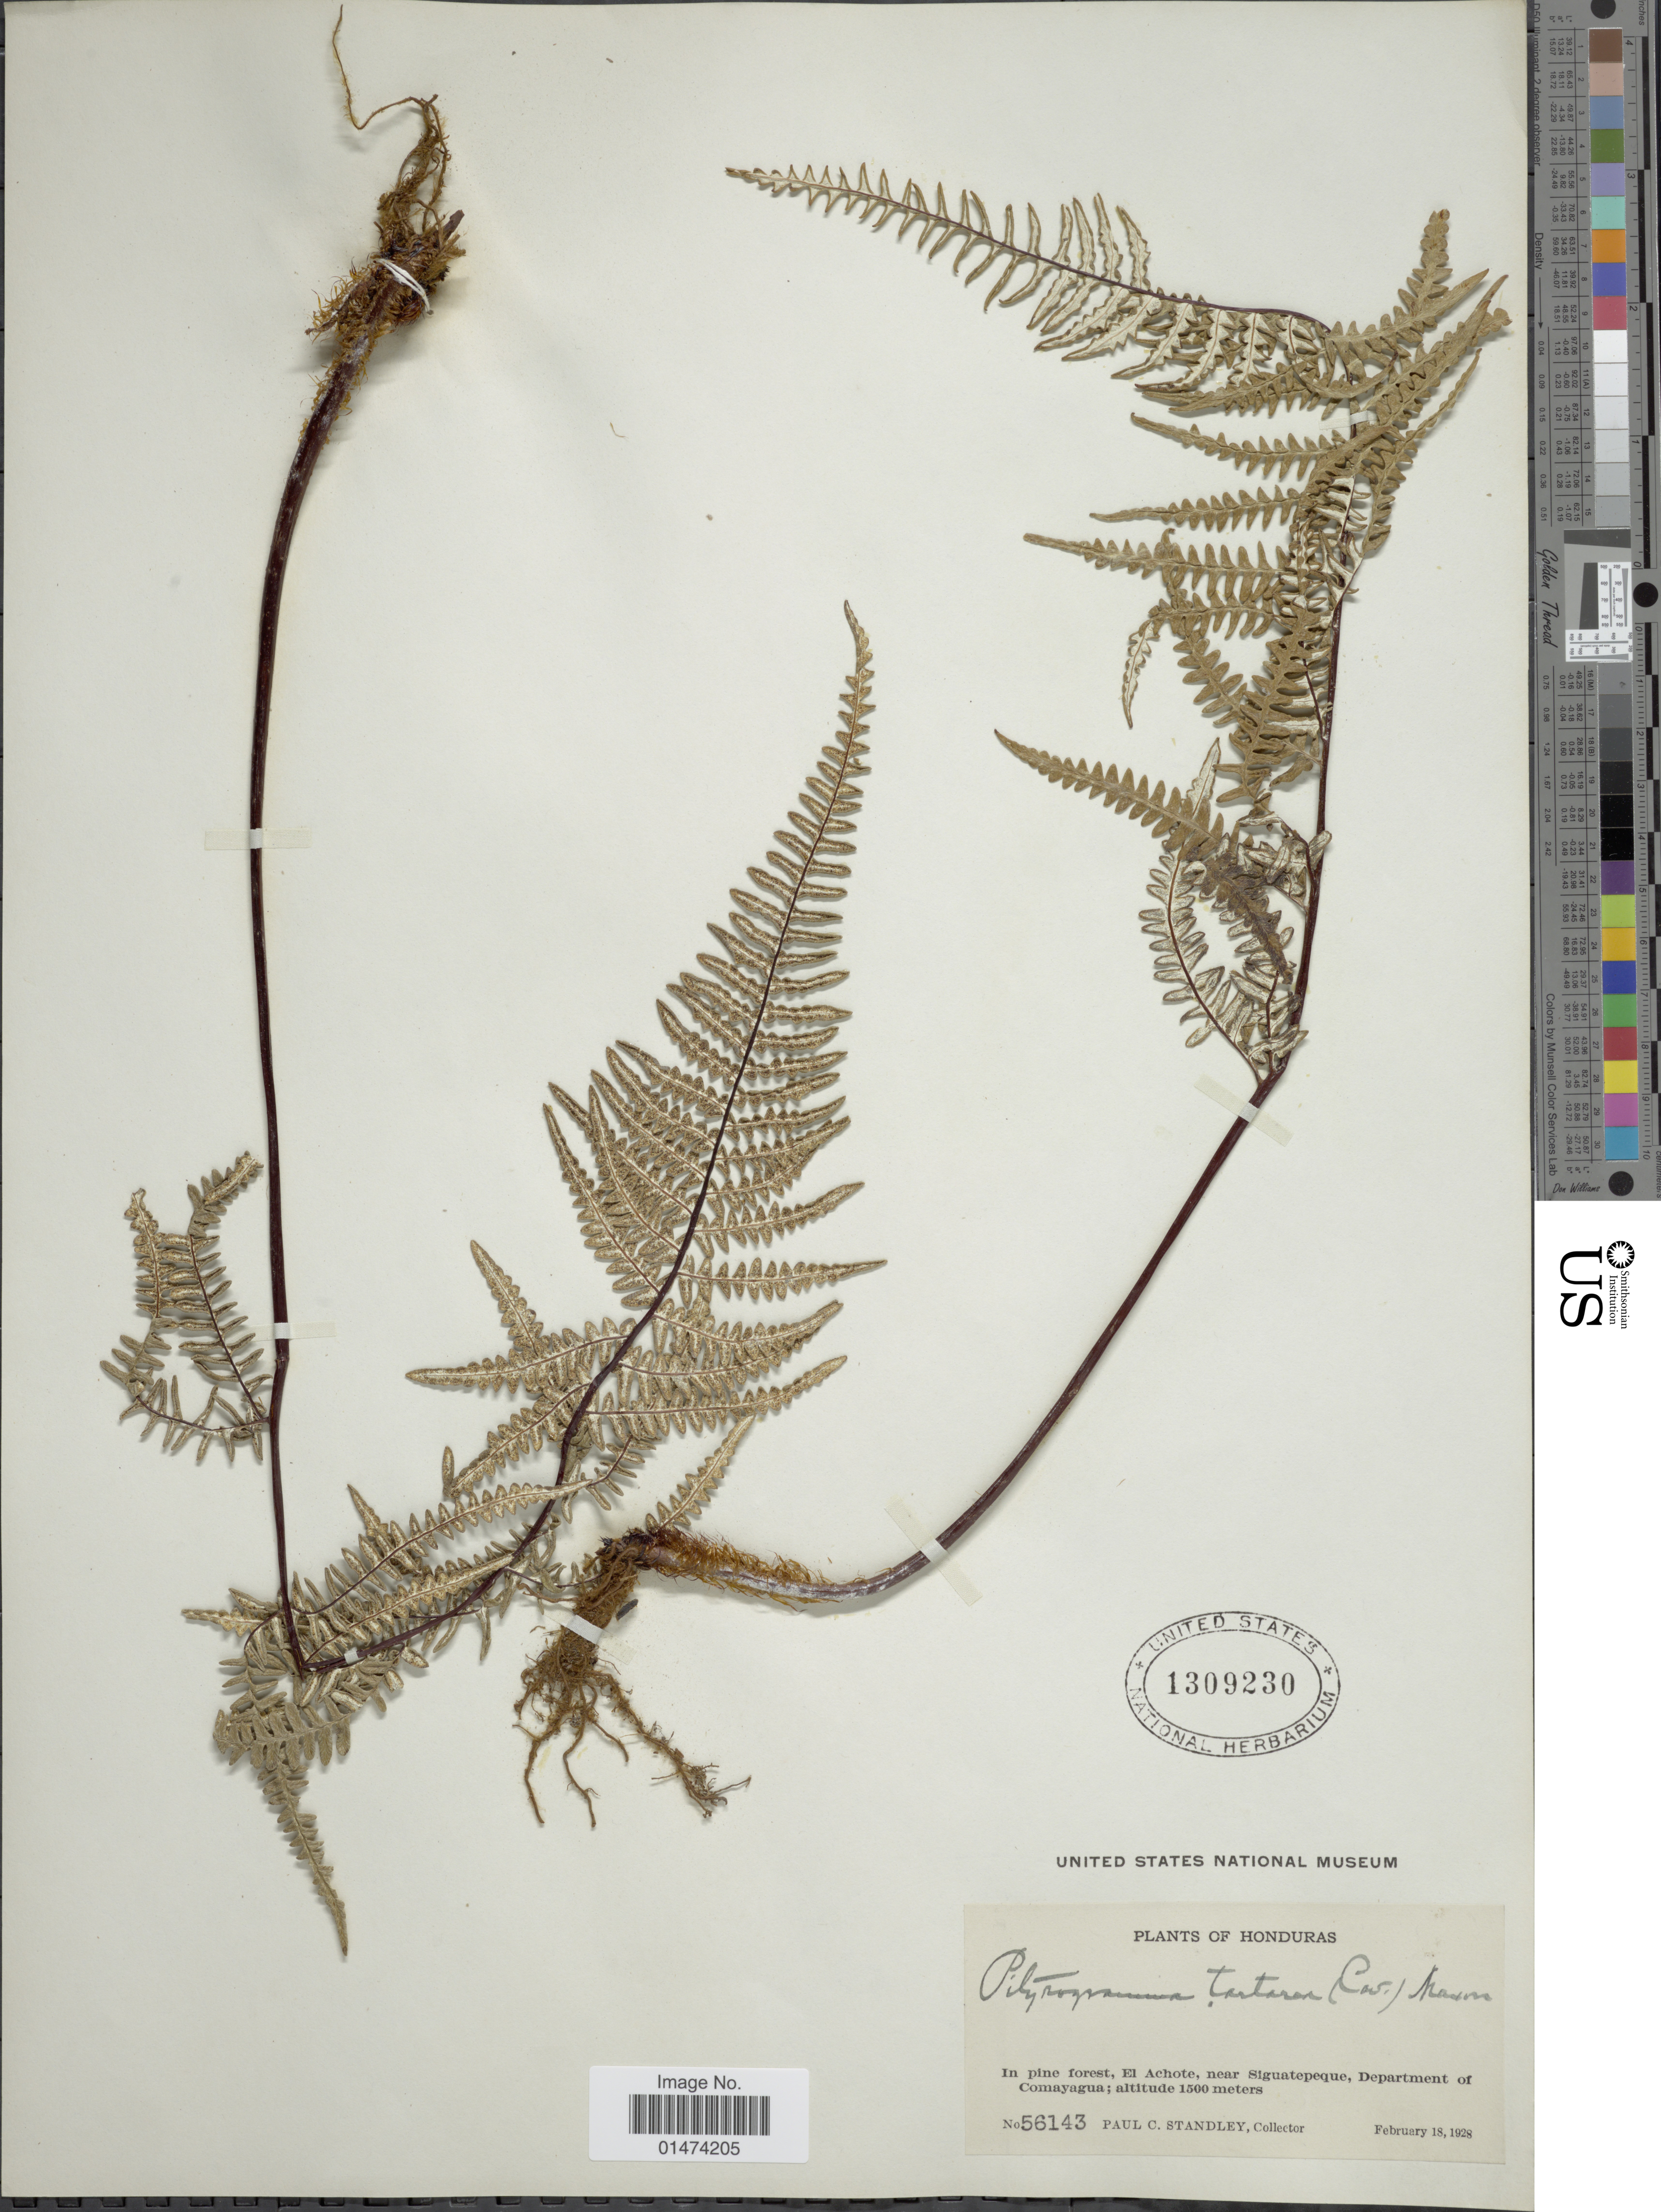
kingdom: Plantae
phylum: Tracheophyta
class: Polypodiopsida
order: Polypodiales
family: Pteridaceae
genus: Pityrogramma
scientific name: Pityrogramma tartarea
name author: (Cav.) Maxon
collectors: P. C. Standley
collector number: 56143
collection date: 1928-02-18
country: Honduras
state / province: Comayagua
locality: In pine forest, El achote, near Siguatepeque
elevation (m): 1500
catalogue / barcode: US 1309230